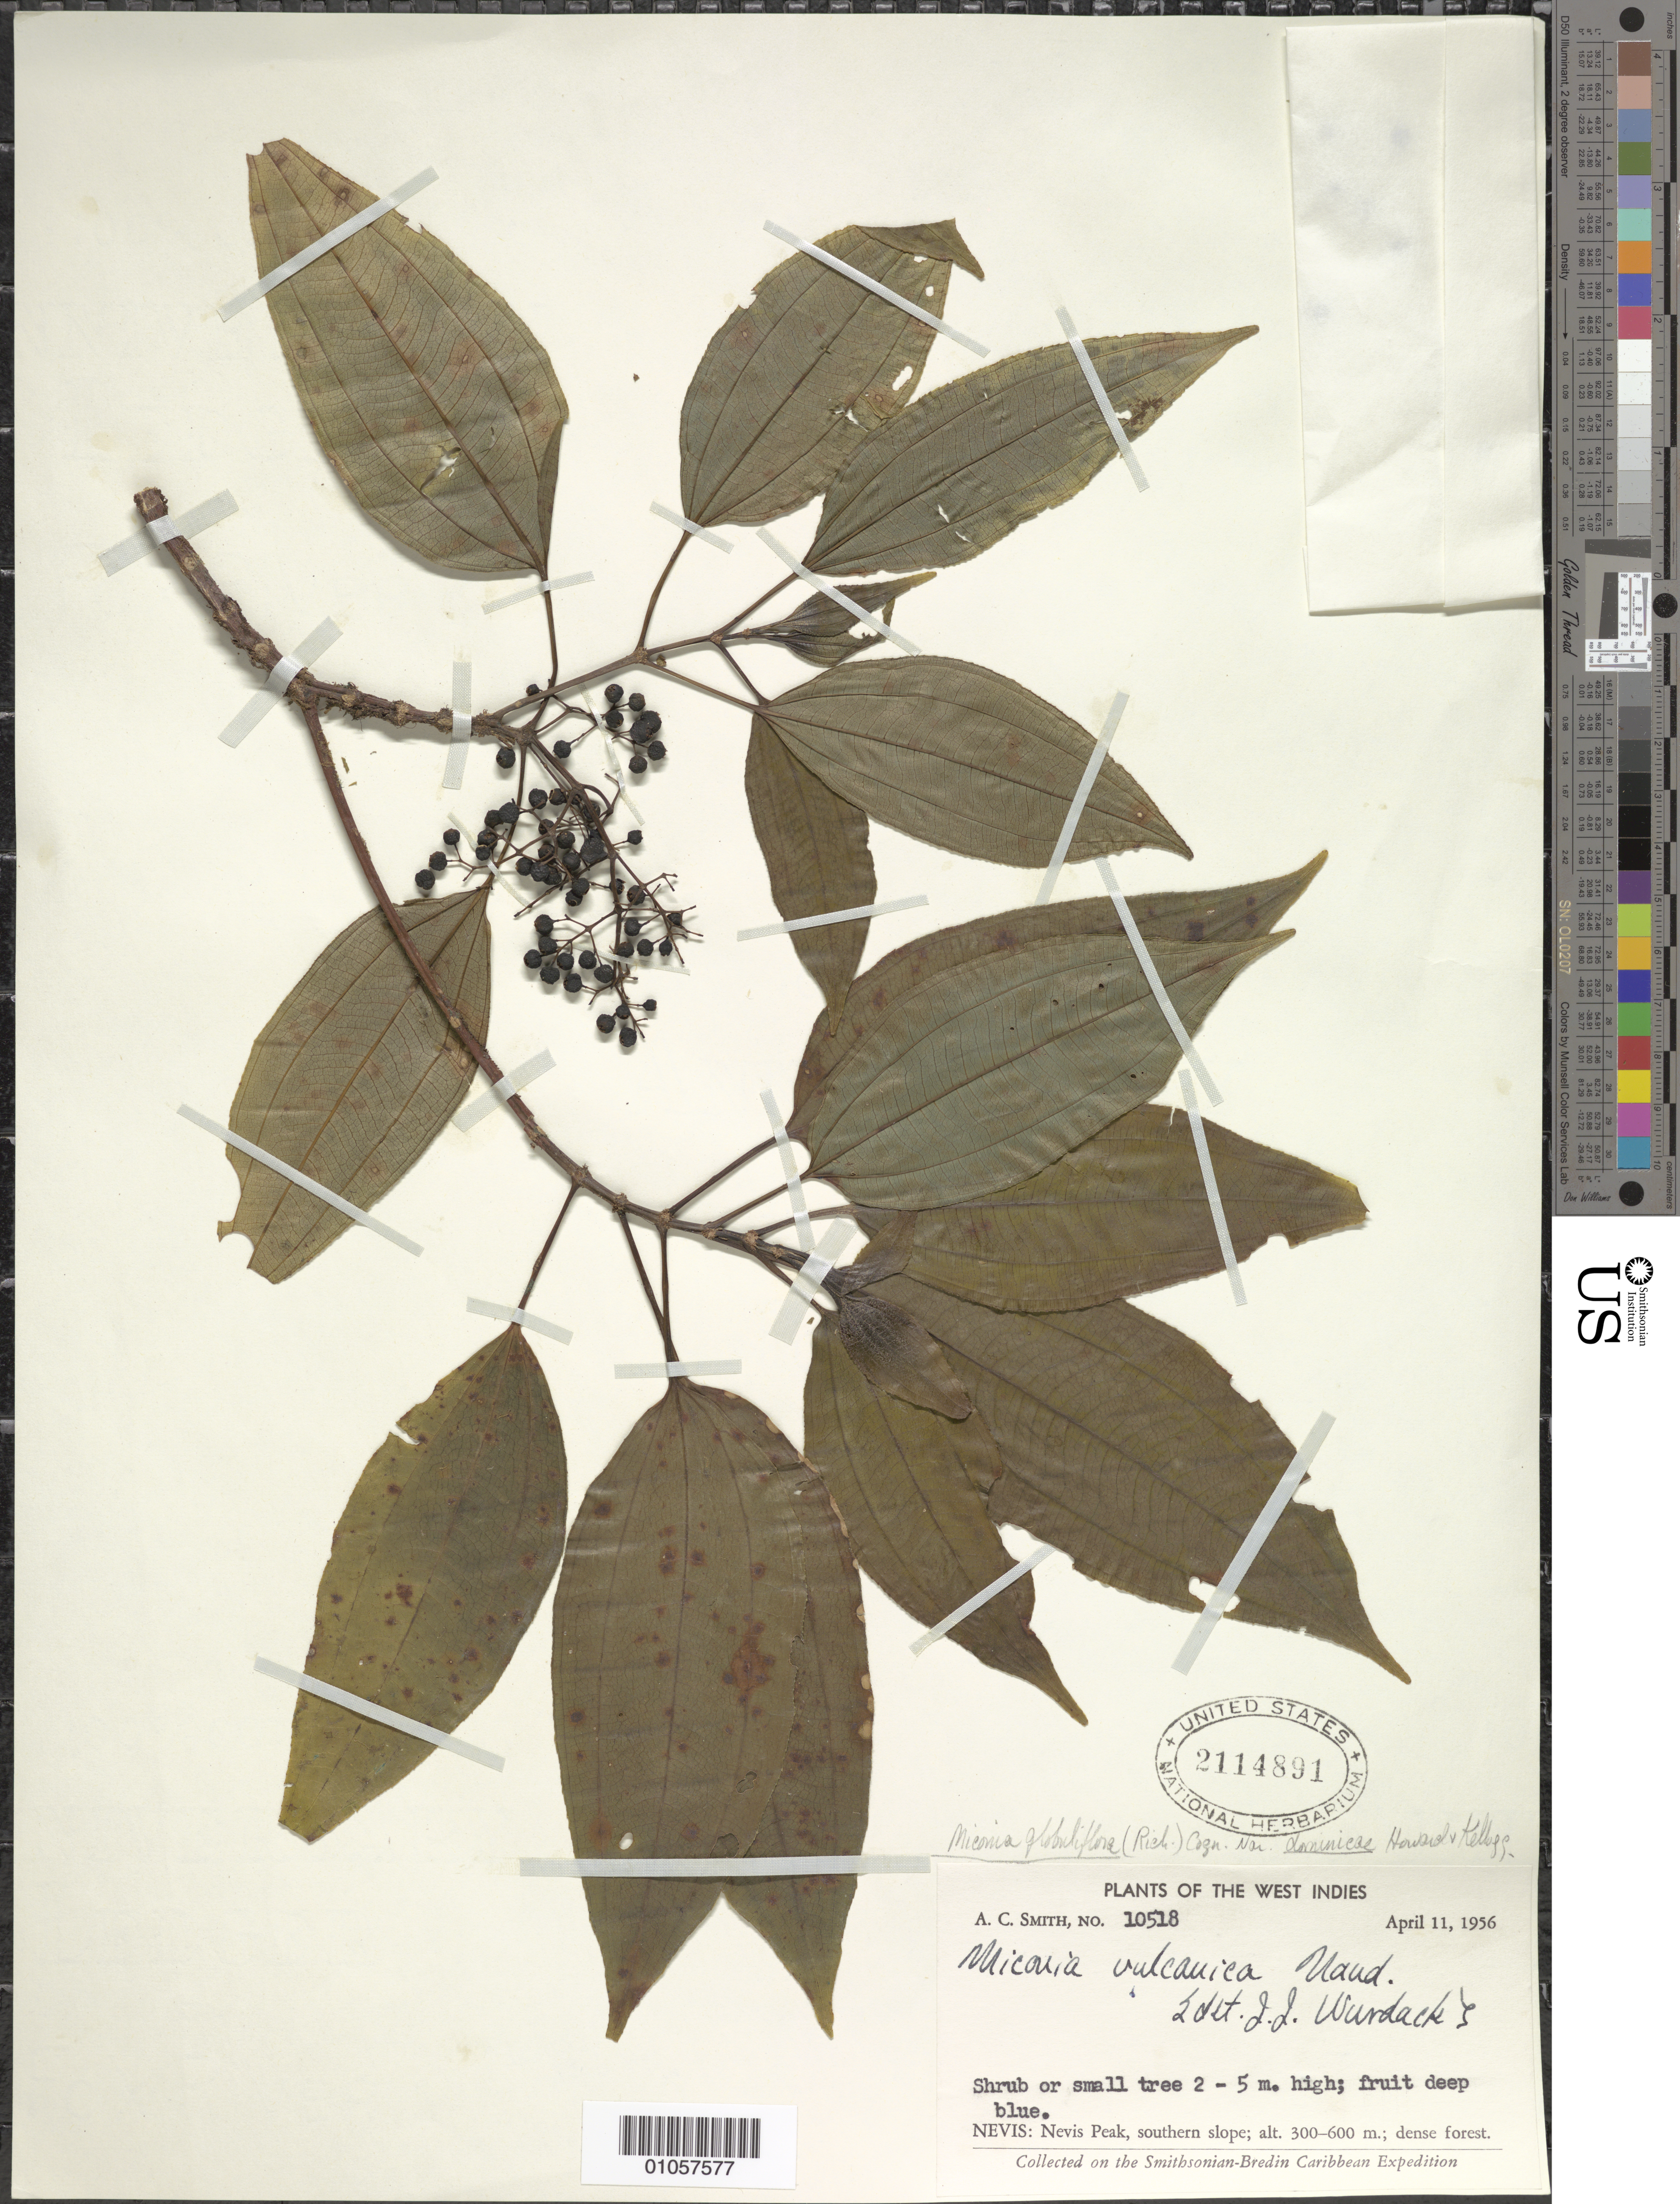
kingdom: Plantae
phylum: Tracheophyta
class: Magnoliopsida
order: Myrtales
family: Melastomataceae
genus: Miconia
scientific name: Miconia globuliflora var. dominicae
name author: R.A. Howard & E.A. Kellogg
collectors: A. C. Smith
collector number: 10518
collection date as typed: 11 Apr 1956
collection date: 1956-04-11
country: St. Christopher-Nevis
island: Nevis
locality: Nevis Peak, southern slope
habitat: Dense forest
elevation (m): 300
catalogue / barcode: US 2114891